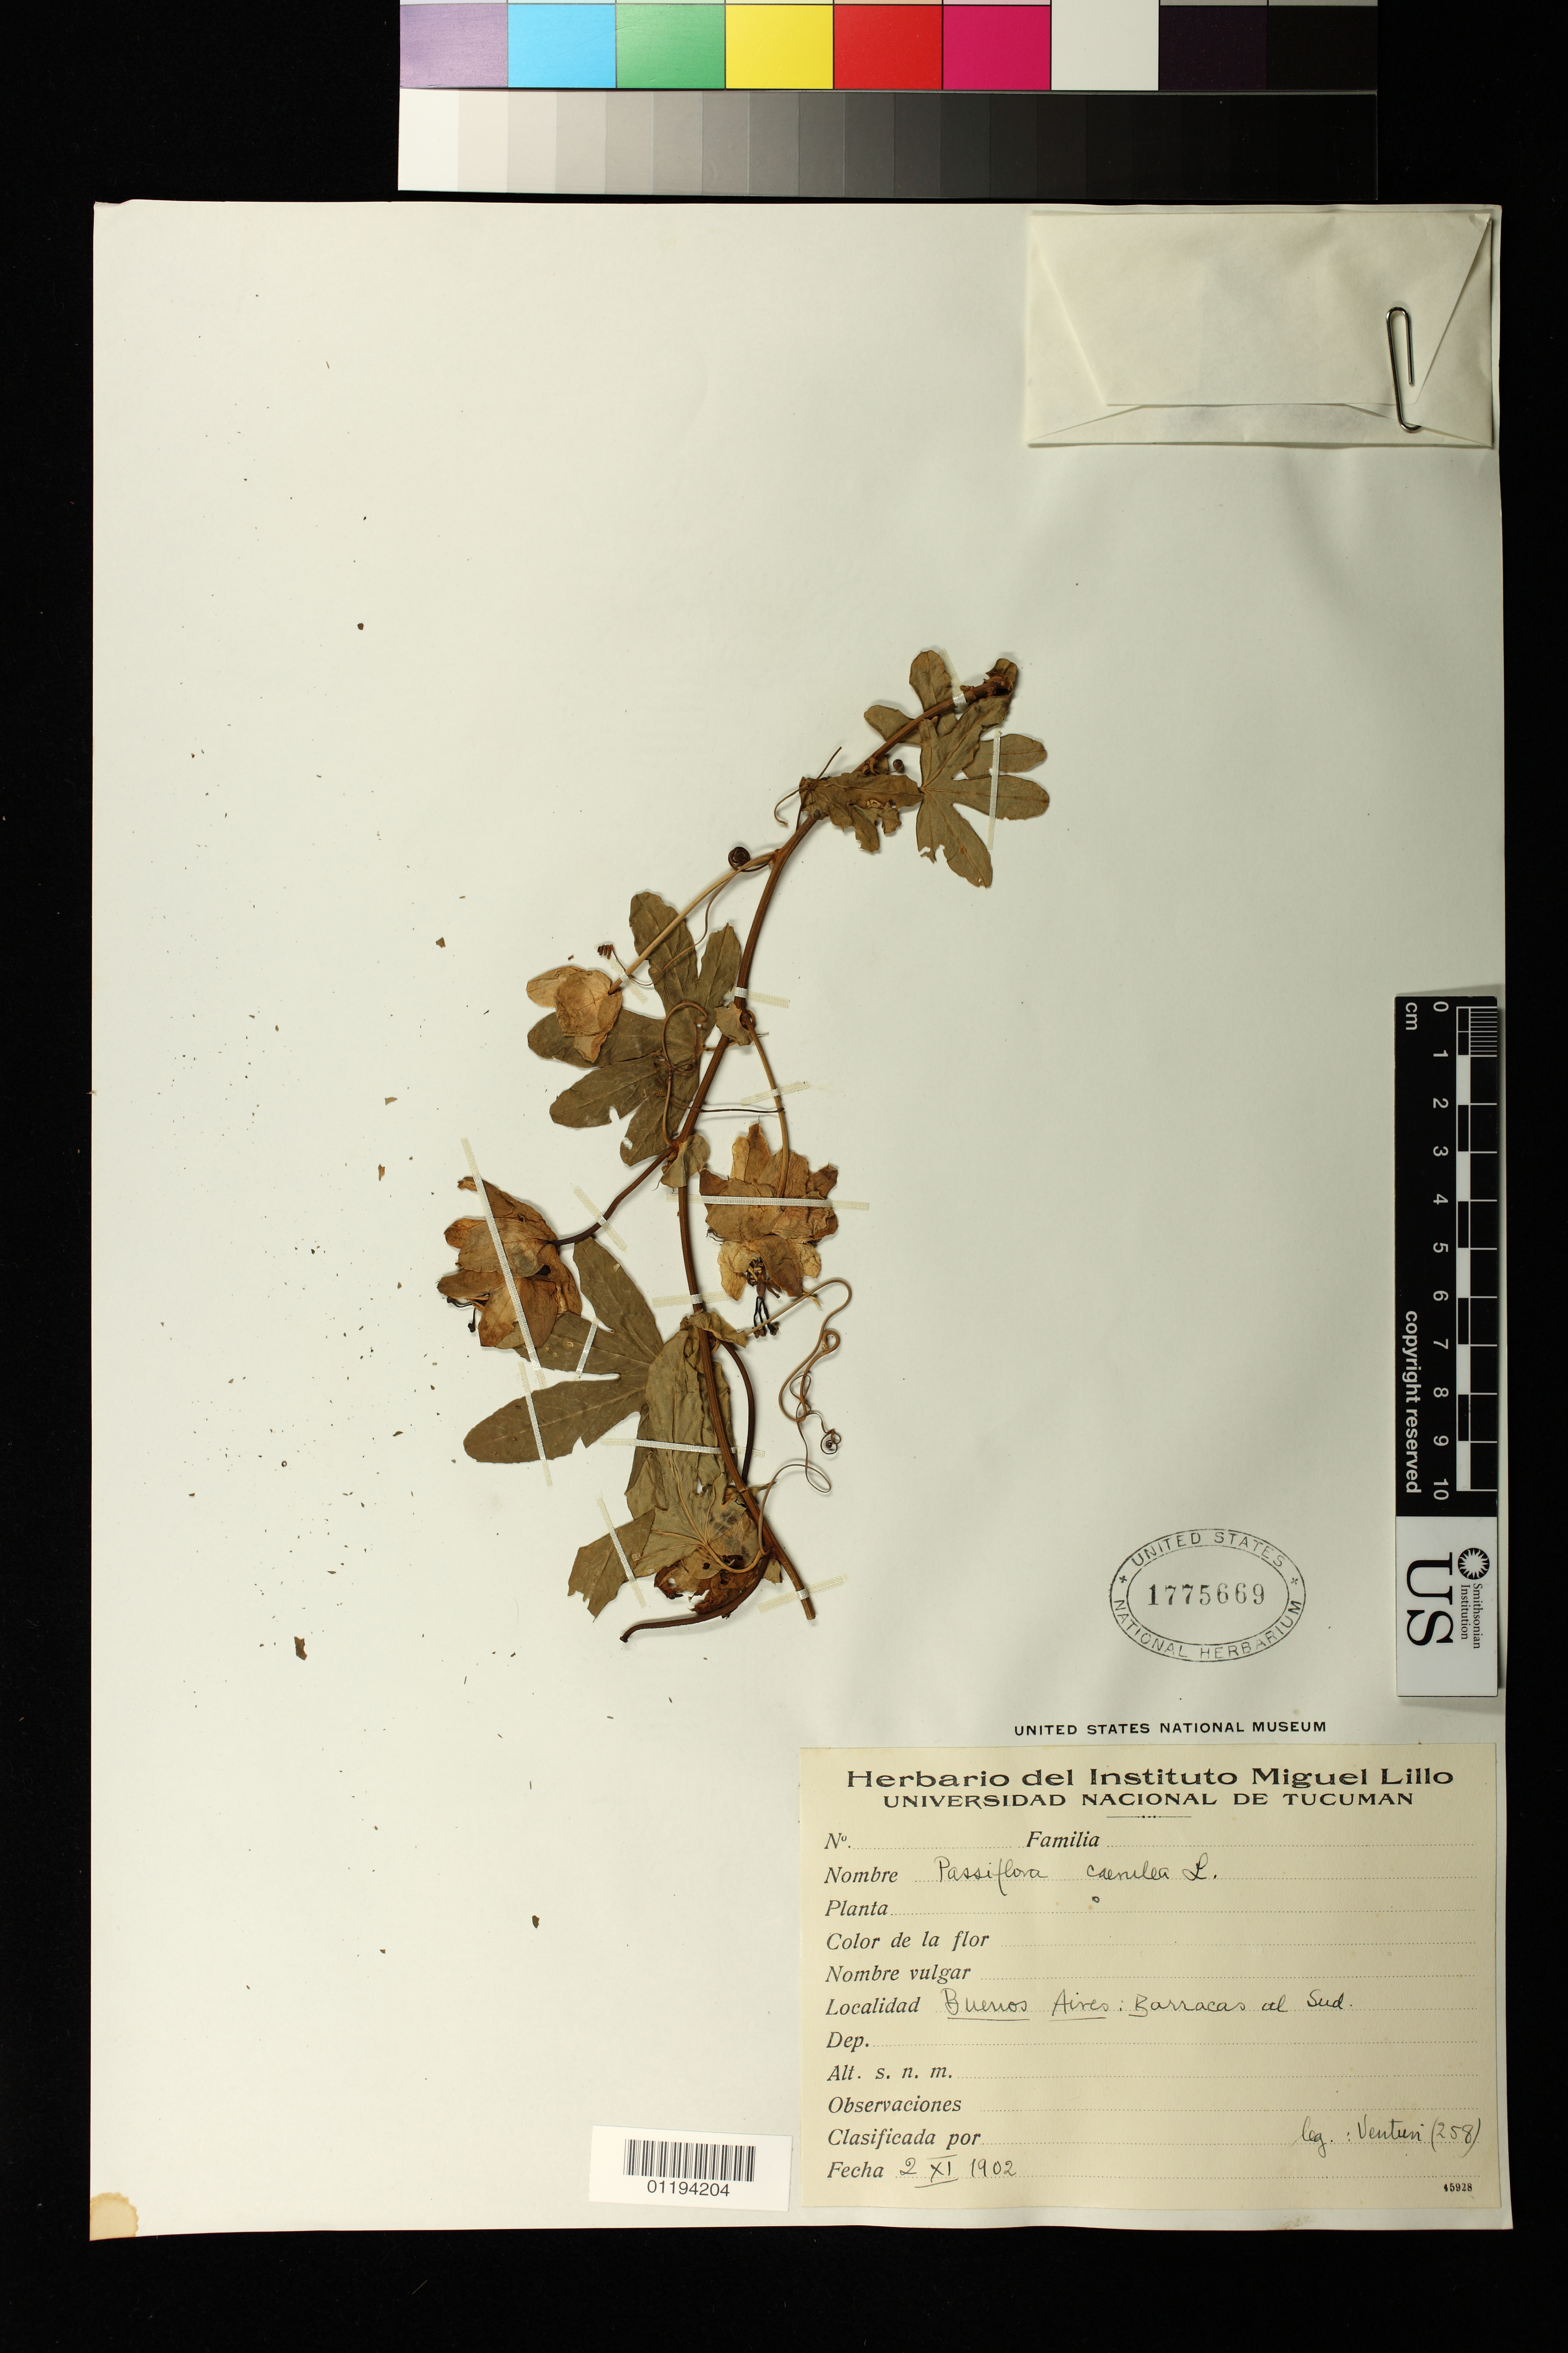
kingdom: Plantae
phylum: Tracheophyta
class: Magnoliopsida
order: Malpighiales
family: Passifloraceae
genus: Passiflora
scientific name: Passiflora caerulea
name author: L.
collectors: S. Venturi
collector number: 258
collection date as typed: Nov 2 1902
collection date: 1902-11-02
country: Brazil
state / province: Pernambuco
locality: Buenos Aires: Barracas al Sud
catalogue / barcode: US 1775669